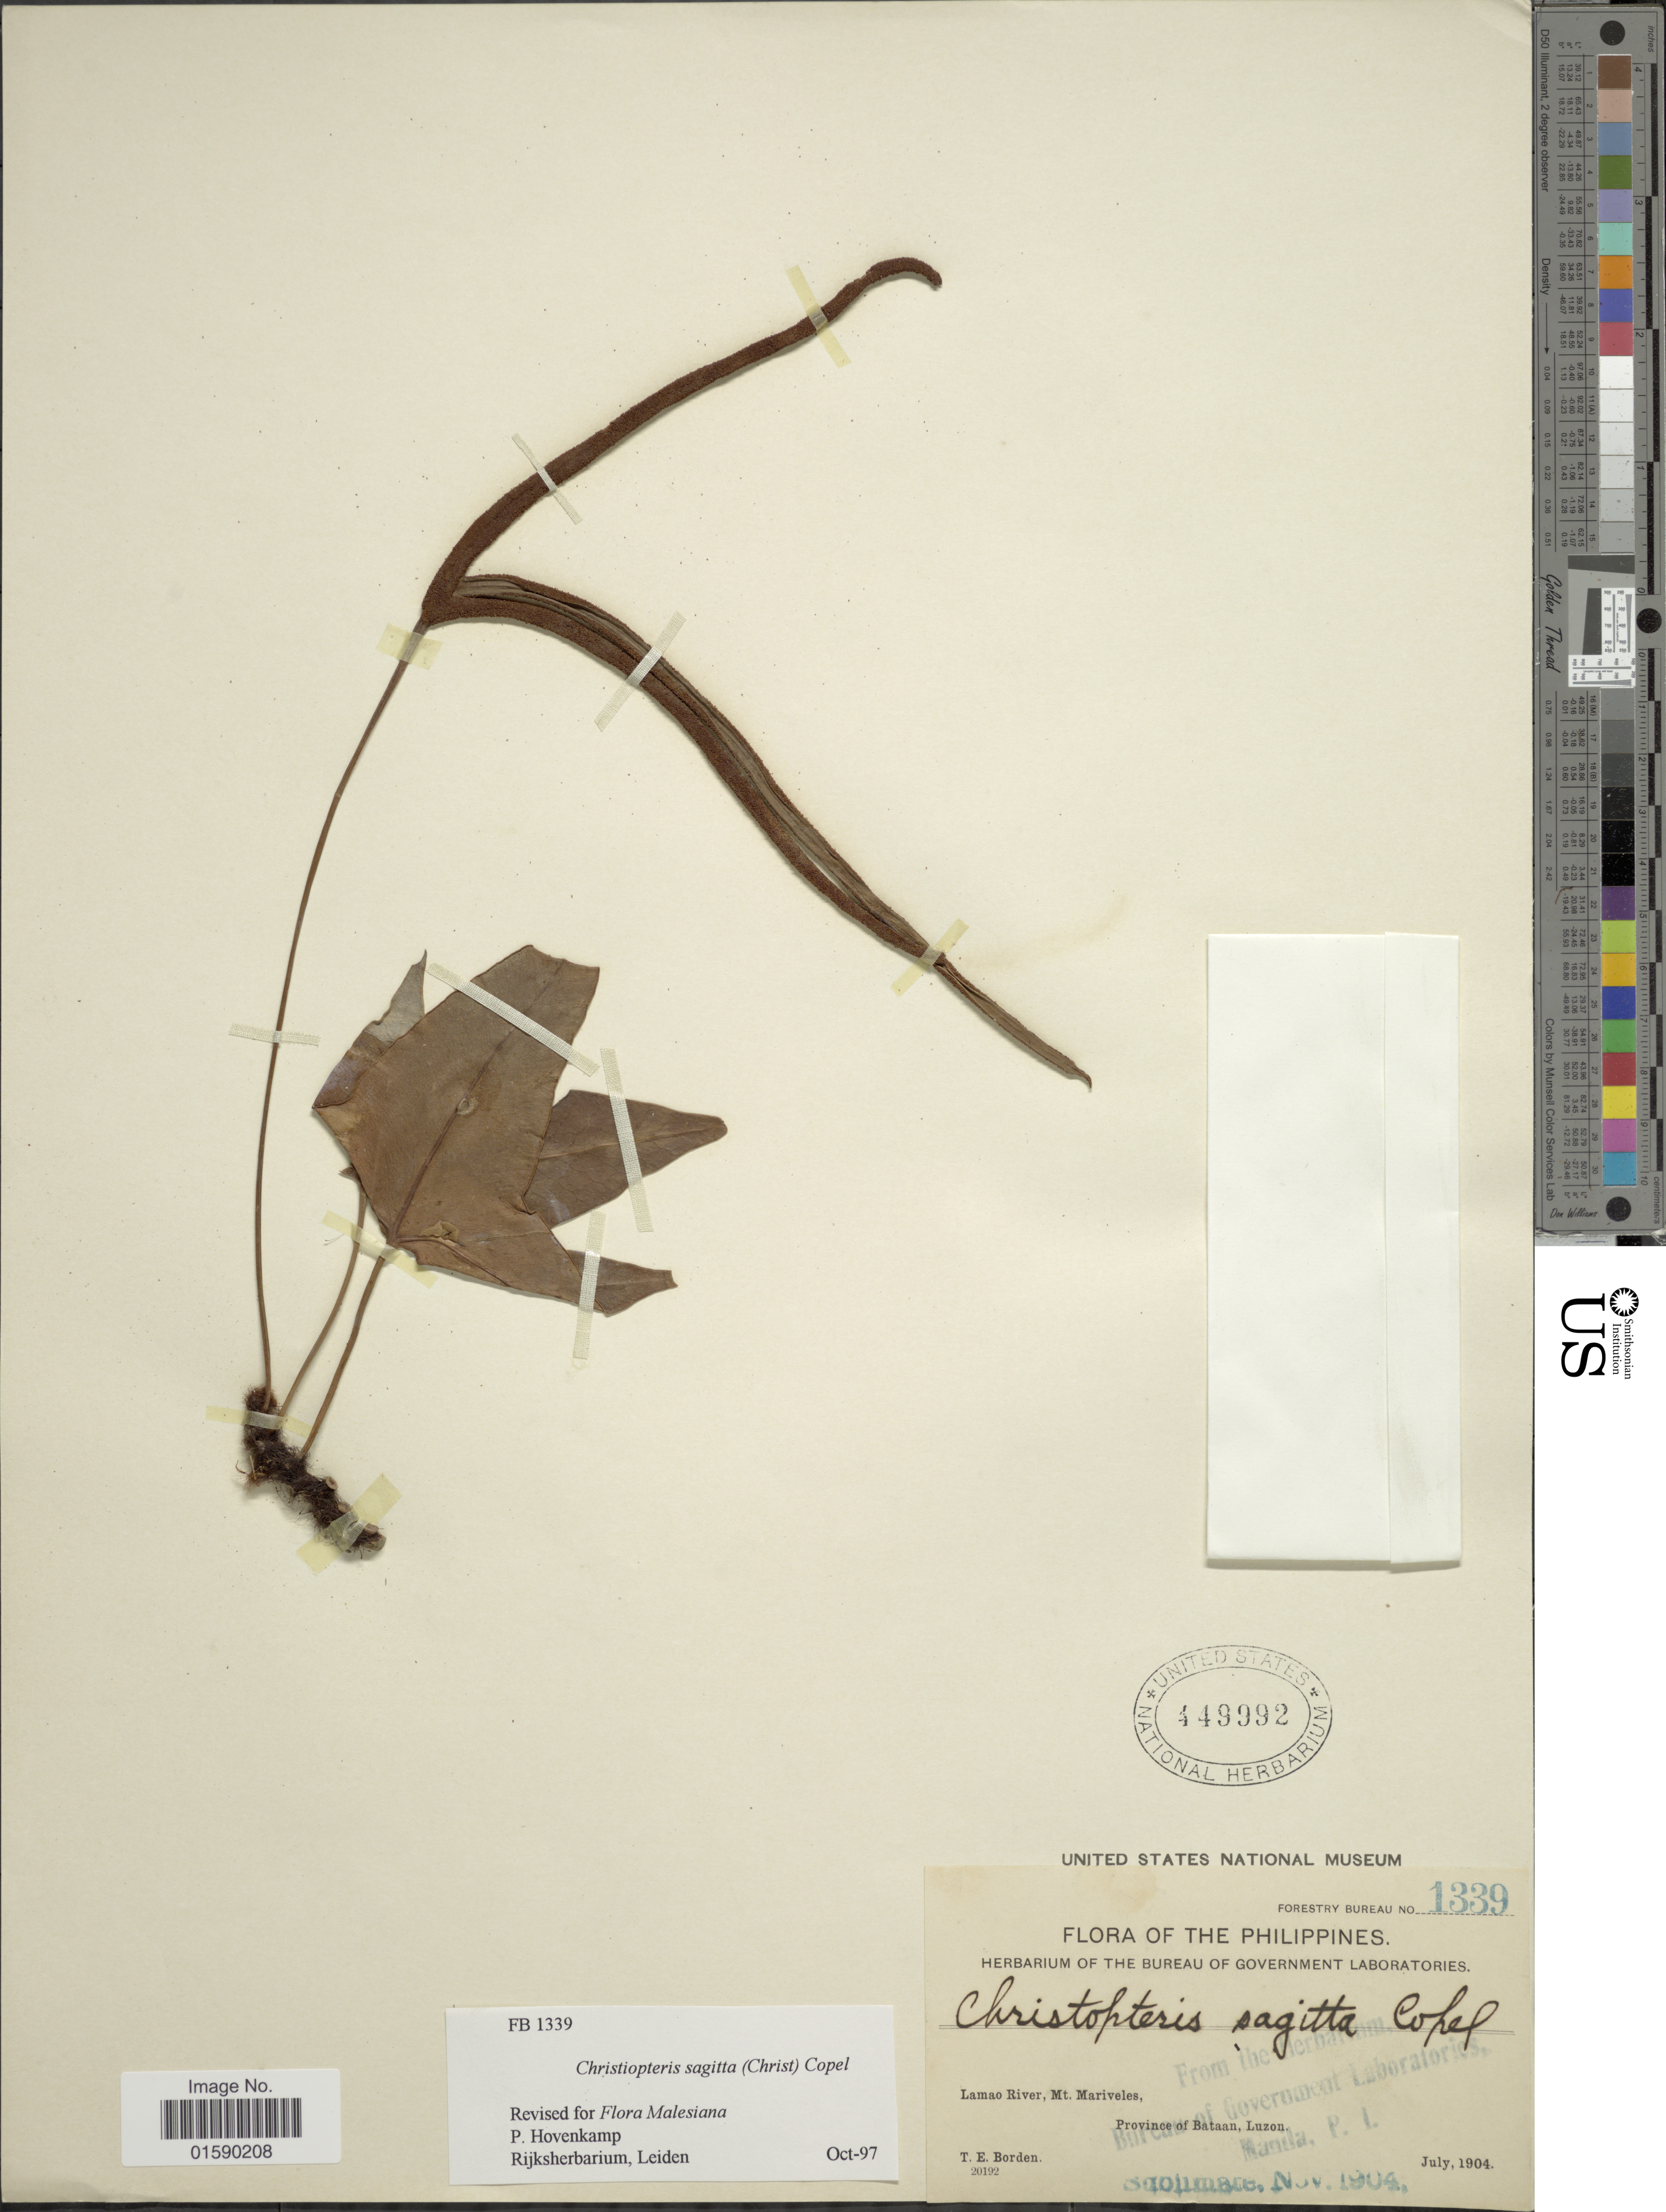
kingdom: Plantae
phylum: Tracheophyta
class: Polypodiopsida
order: Polypodiales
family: Polypodiaceae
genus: Christiopteris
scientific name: Christiopteris sagitta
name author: (Christ) Copel.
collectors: T. E. Borden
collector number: Forestry Bureau 1339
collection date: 1904-07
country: Philippines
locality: Lamao River, Mt, Mariveles, Province of Bataan, Luzon.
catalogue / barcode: US 449992